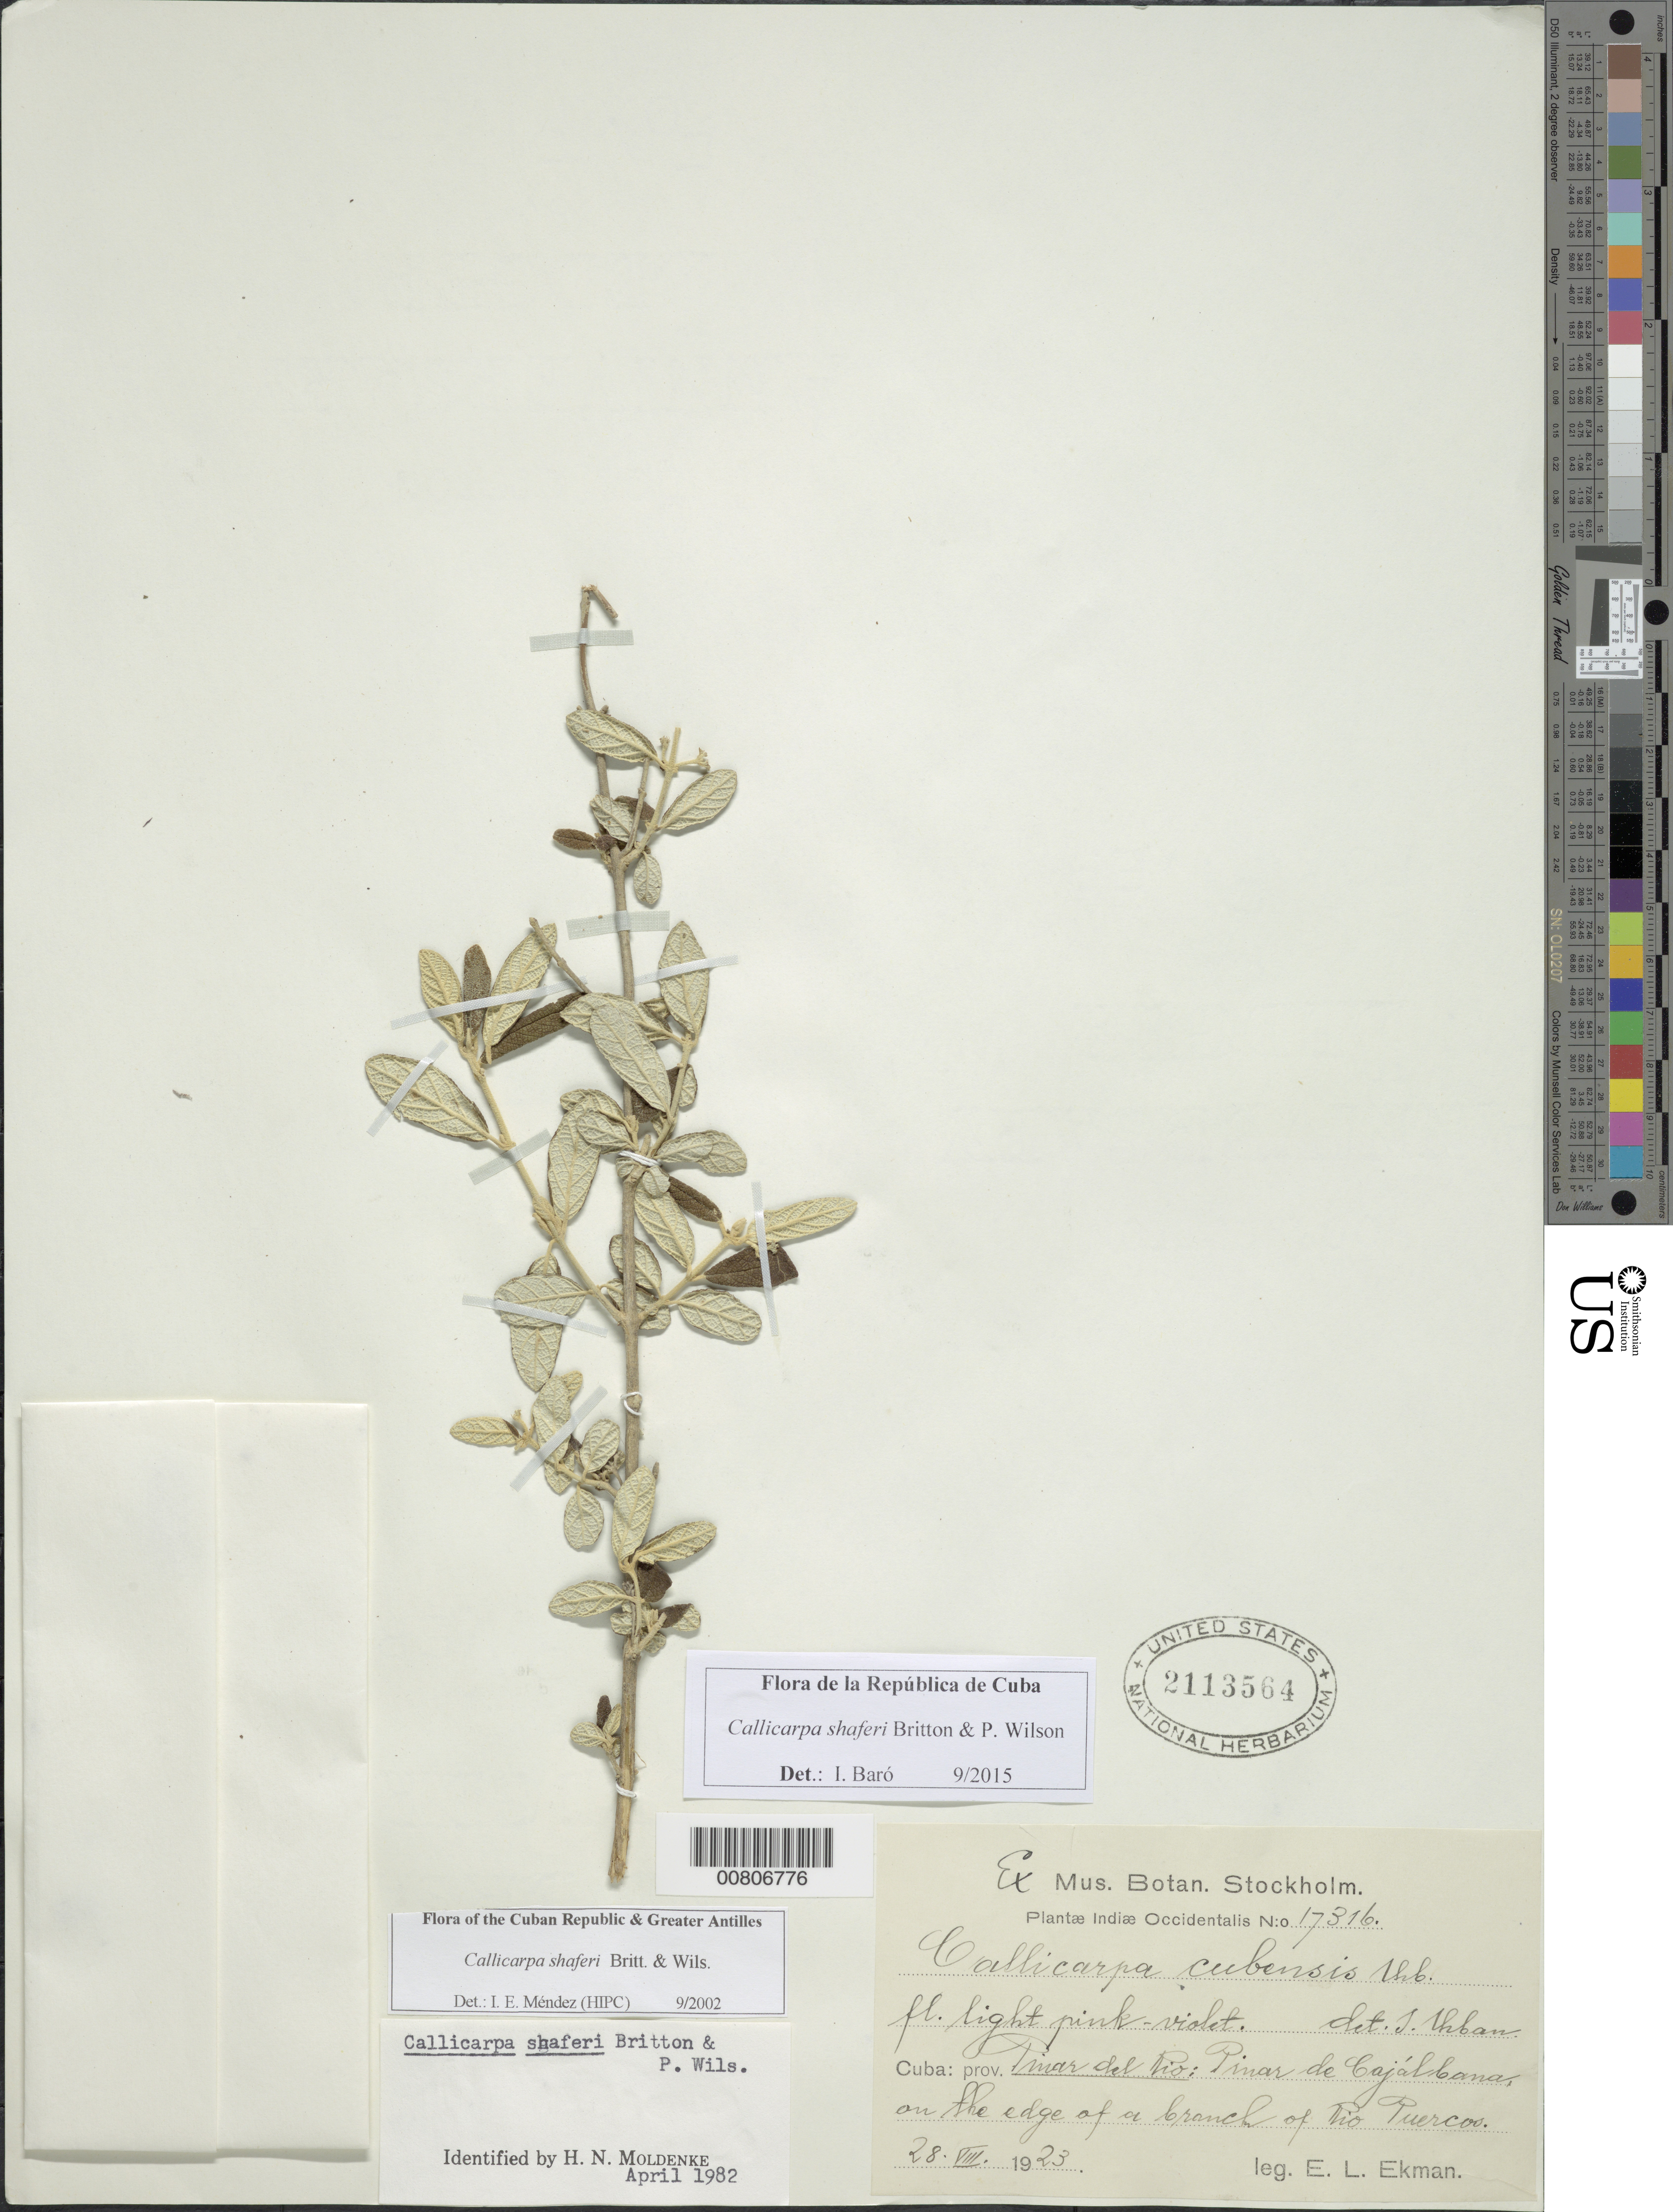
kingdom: Plantae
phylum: Tracheophyta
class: Magnoliopsida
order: Lamiales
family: Lamiaceae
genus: Callicarpa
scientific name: Callicarpa shaferi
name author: Britton & P. Wilson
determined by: Baró Oliedo, I.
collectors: E. L. Ekman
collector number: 17316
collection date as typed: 28 Jul 1923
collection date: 1923-07-28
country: Cuba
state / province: Pinar del Rio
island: Cuba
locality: Pinar de Cajálbana, edge of branch of Río Puercos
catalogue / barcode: US 2113564